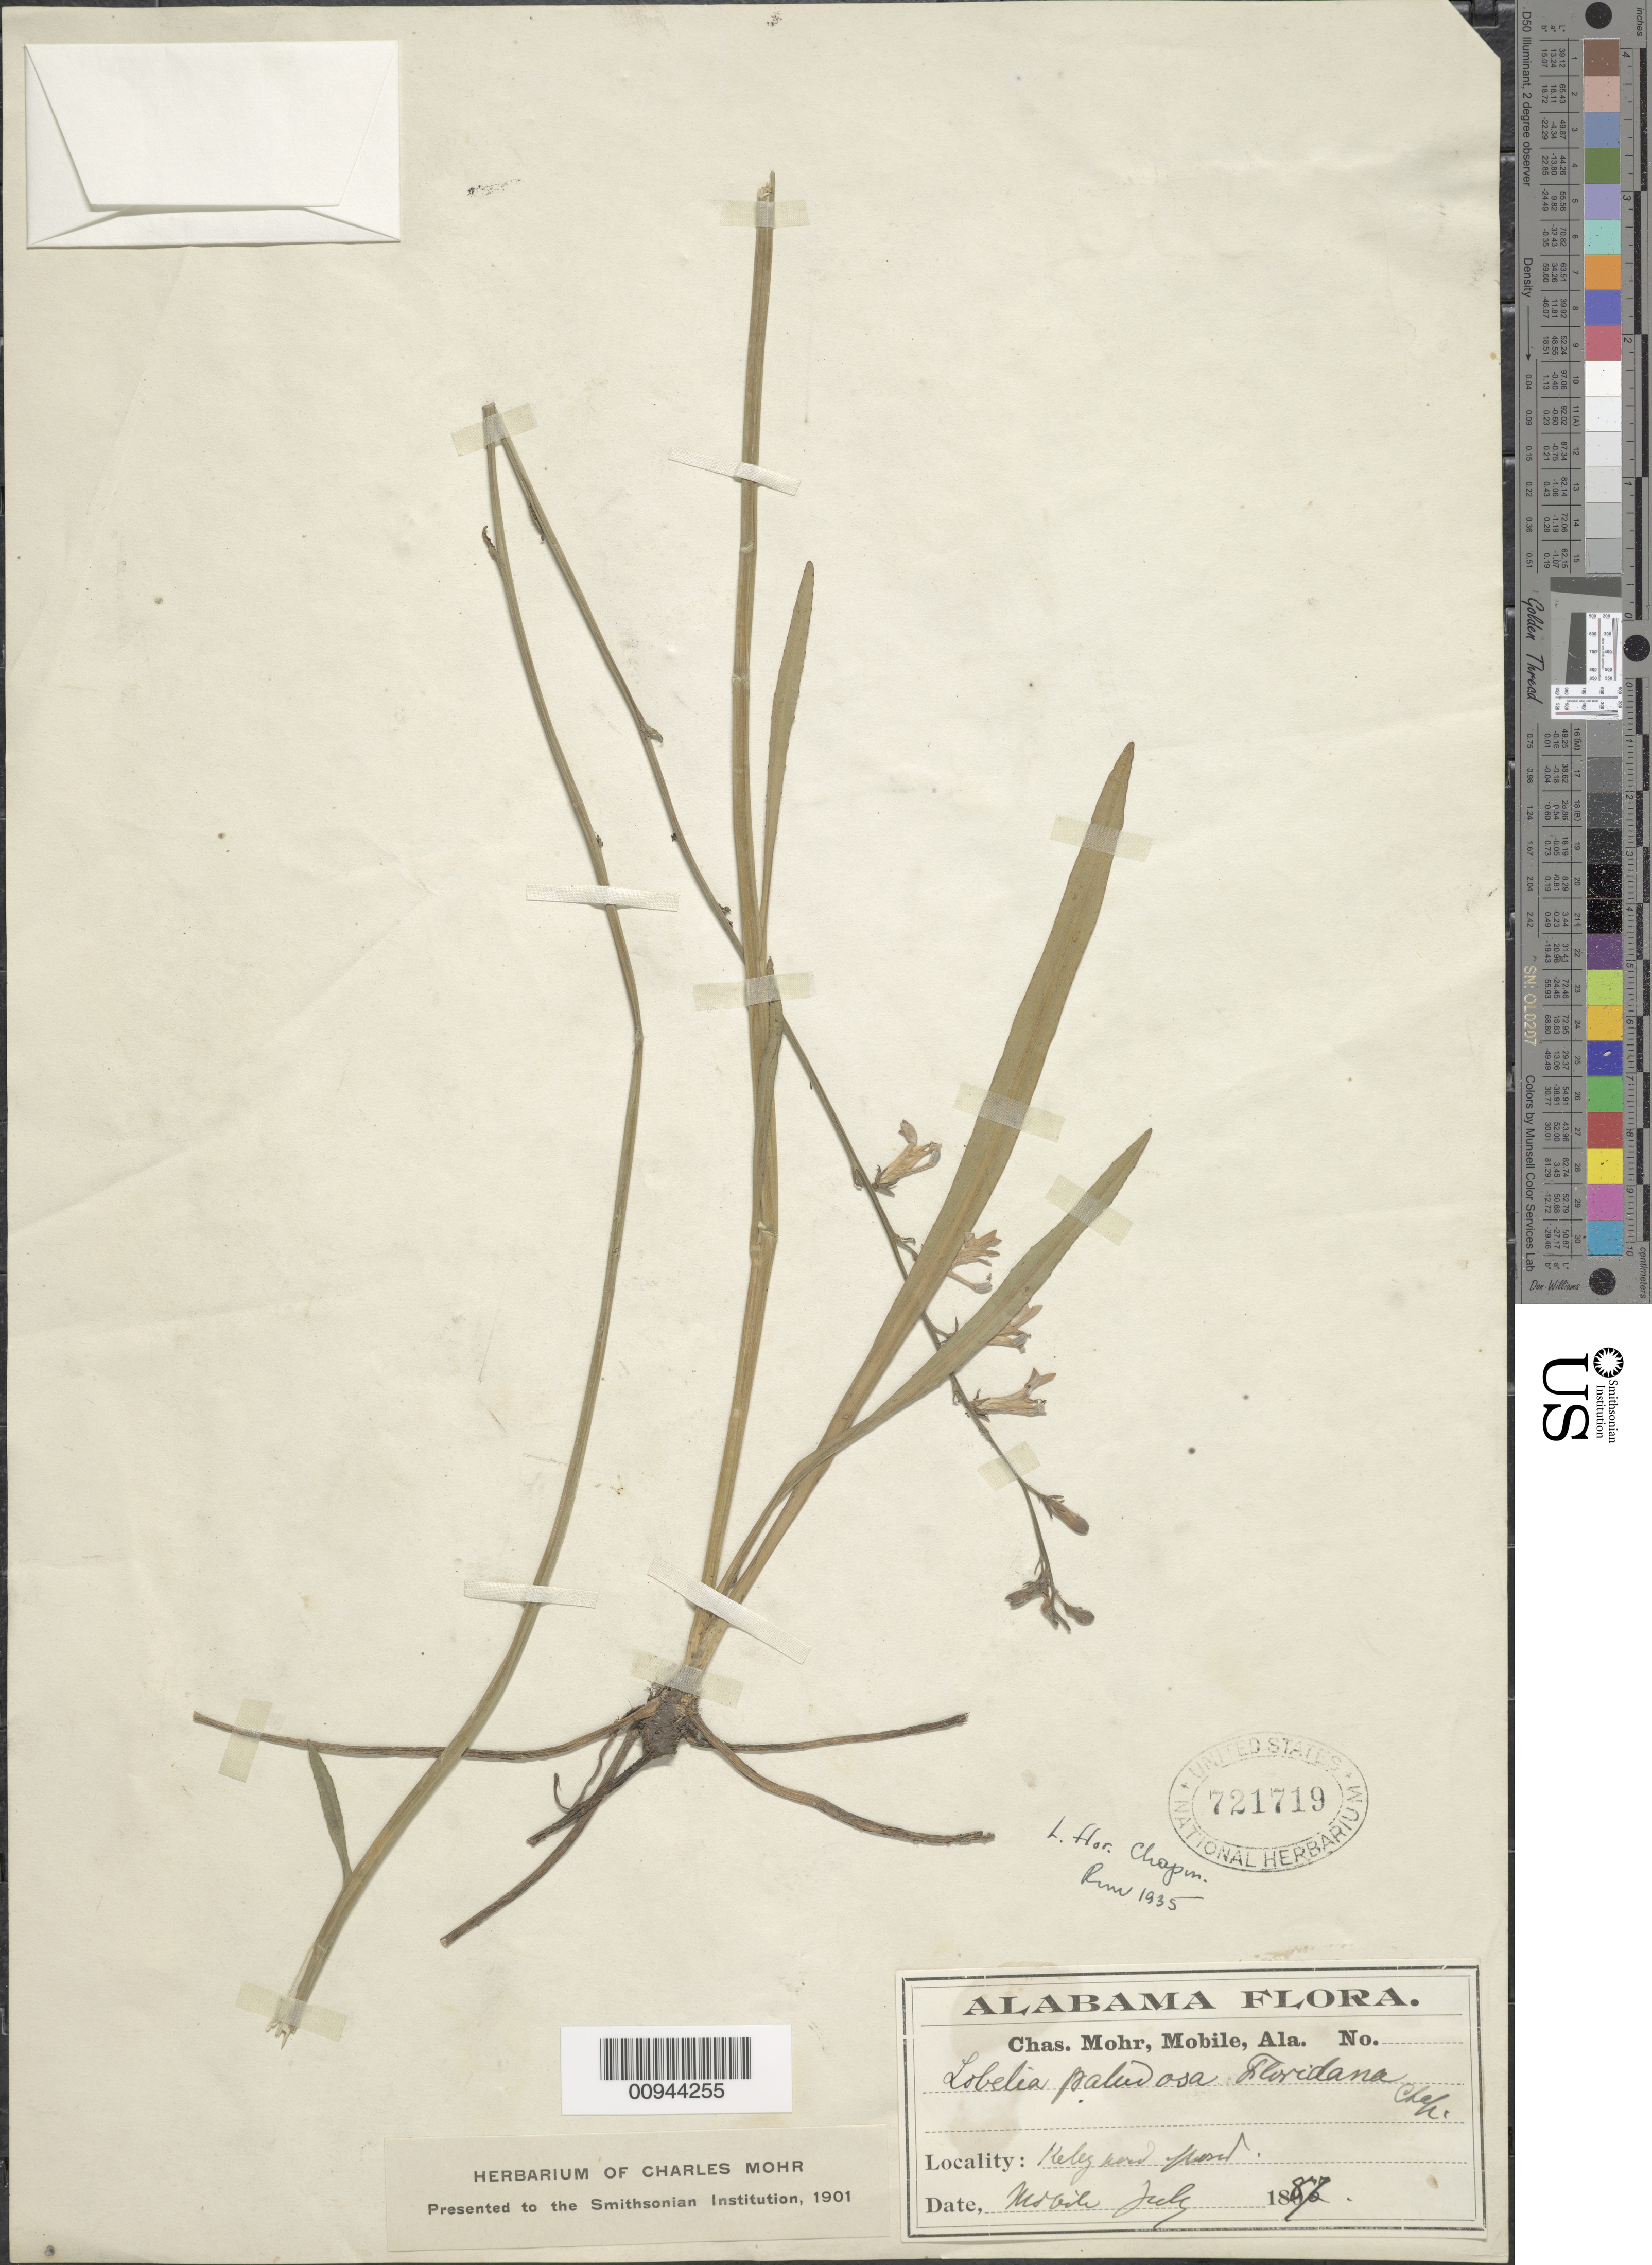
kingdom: Plantae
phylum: Tracheophyta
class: Magnoliopsida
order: Asterales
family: Campanulaceae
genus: Lobelia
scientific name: Lobelia floridana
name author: Chapm.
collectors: ex herb. C. Mohr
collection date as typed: July 1887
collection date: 1887-07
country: United States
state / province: Alabama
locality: Mobile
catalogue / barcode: US 721719